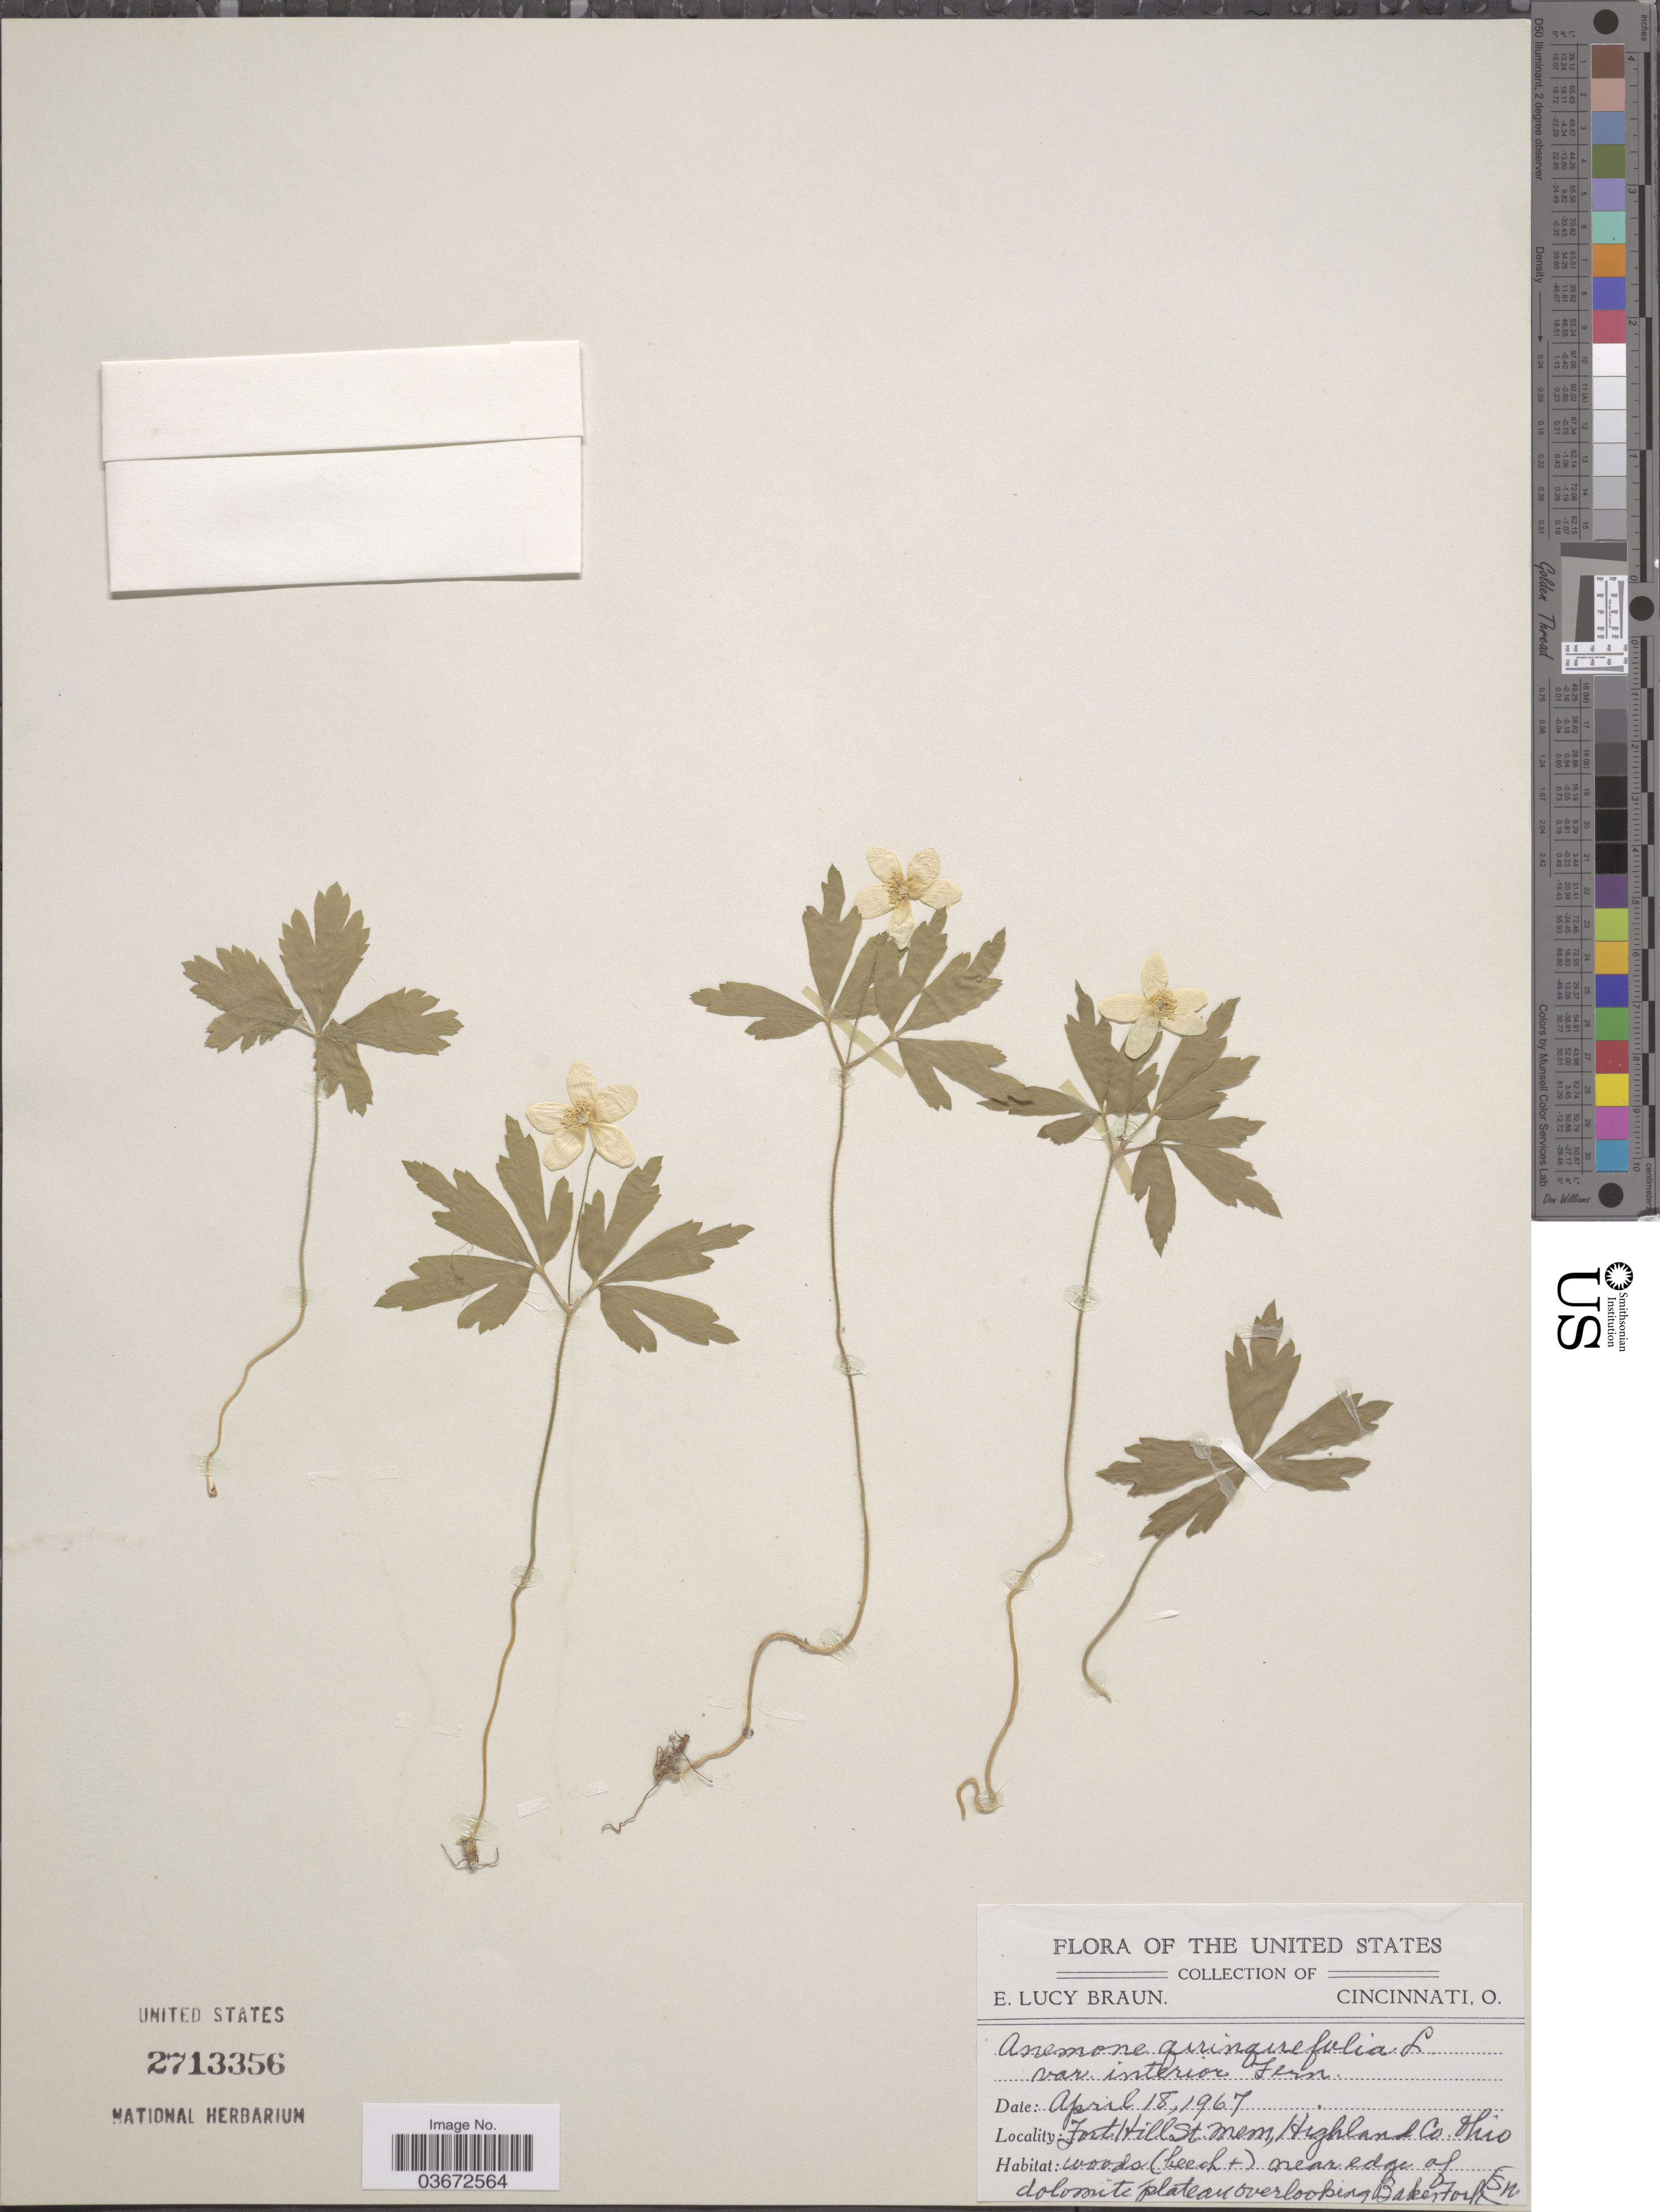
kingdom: Plantae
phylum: Tracheophyta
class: Magnoliopsida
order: Ranunculales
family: Ranunculaceae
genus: Anemone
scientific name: Anemone quinquefolia var. interior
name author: Fernald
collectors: E. L. Braun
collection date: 1967-04-18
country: United States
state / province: Ohio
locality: Fort Hill St. Mem, Highland Co. Near edge of dolomite plateau overlooking Baker Forks (SW).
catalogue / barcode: US 2713356